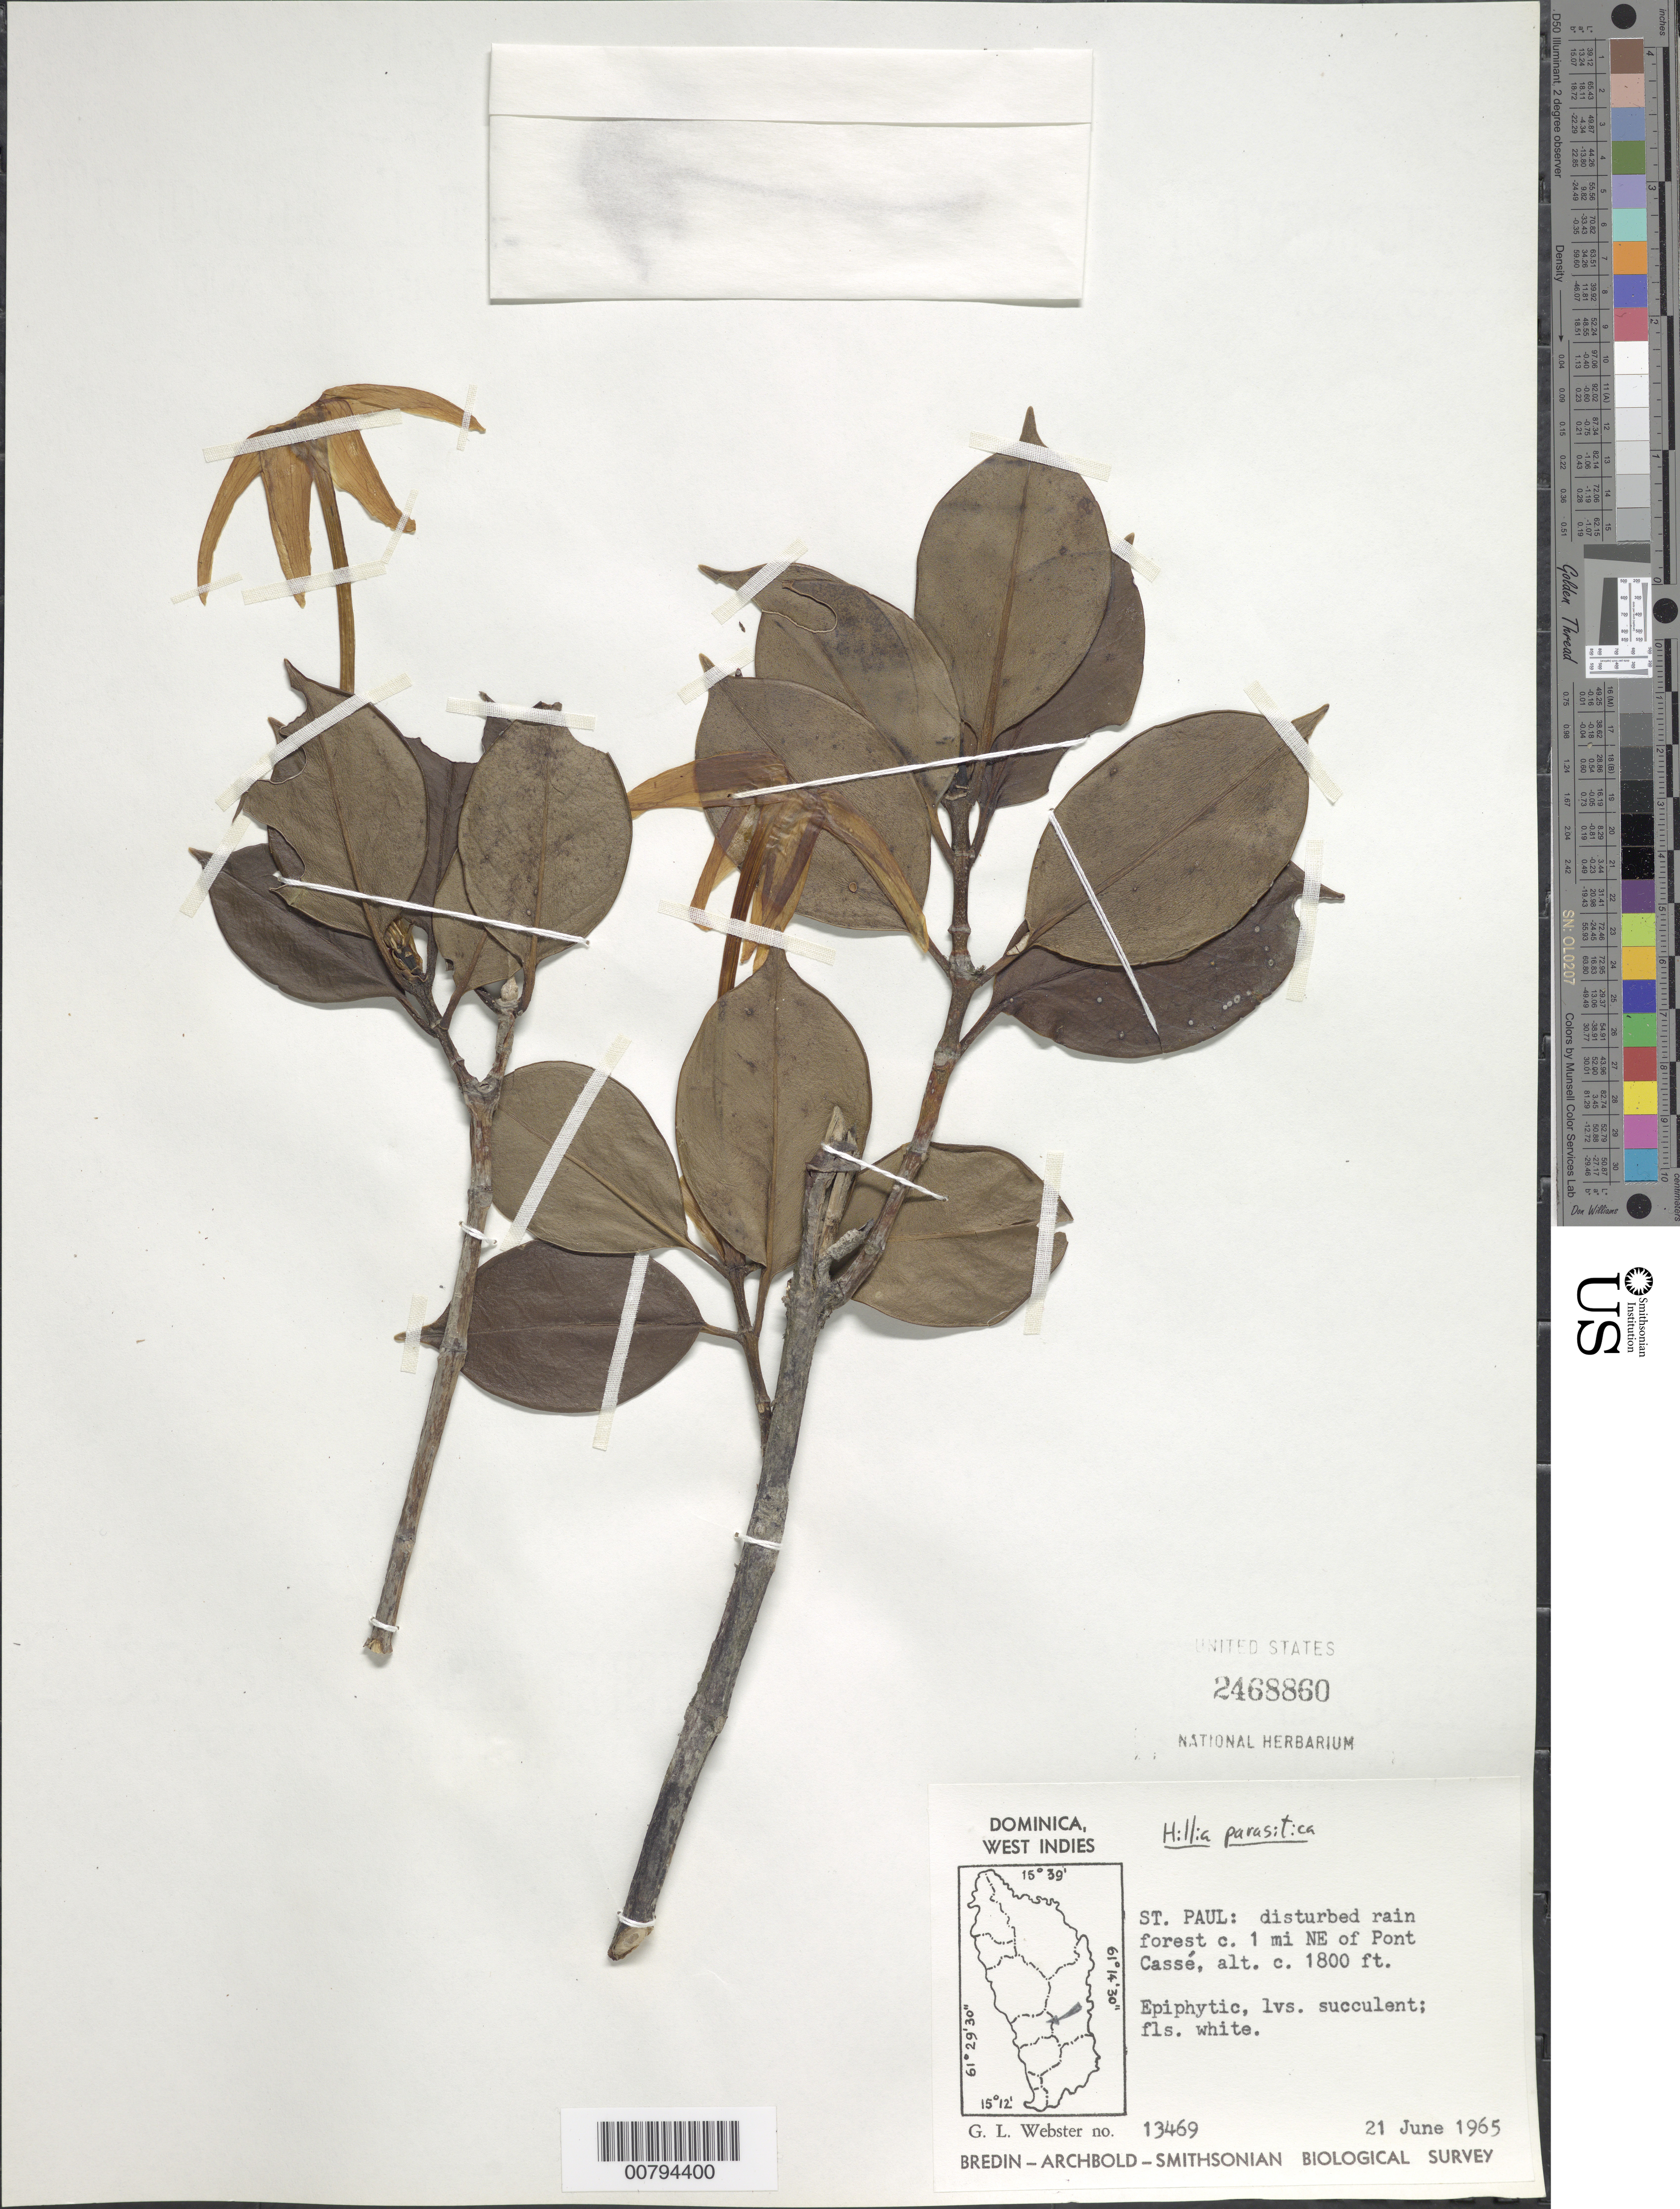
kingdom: Plantae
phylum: Tracheophyta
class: Magnoliopsida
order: Gentianales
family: Rubiaceae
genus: Hillia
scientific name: Hillia parasitica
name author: Jacq.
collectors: G. L. Webster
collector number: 13469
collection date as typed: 21 Jun 1965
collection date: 1965-06-21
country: Dominica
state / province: St. Paul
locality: About 1 mi. NE of Pont Cassé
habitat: Disturbed rain forest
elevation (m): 549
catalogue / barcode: US 2468860